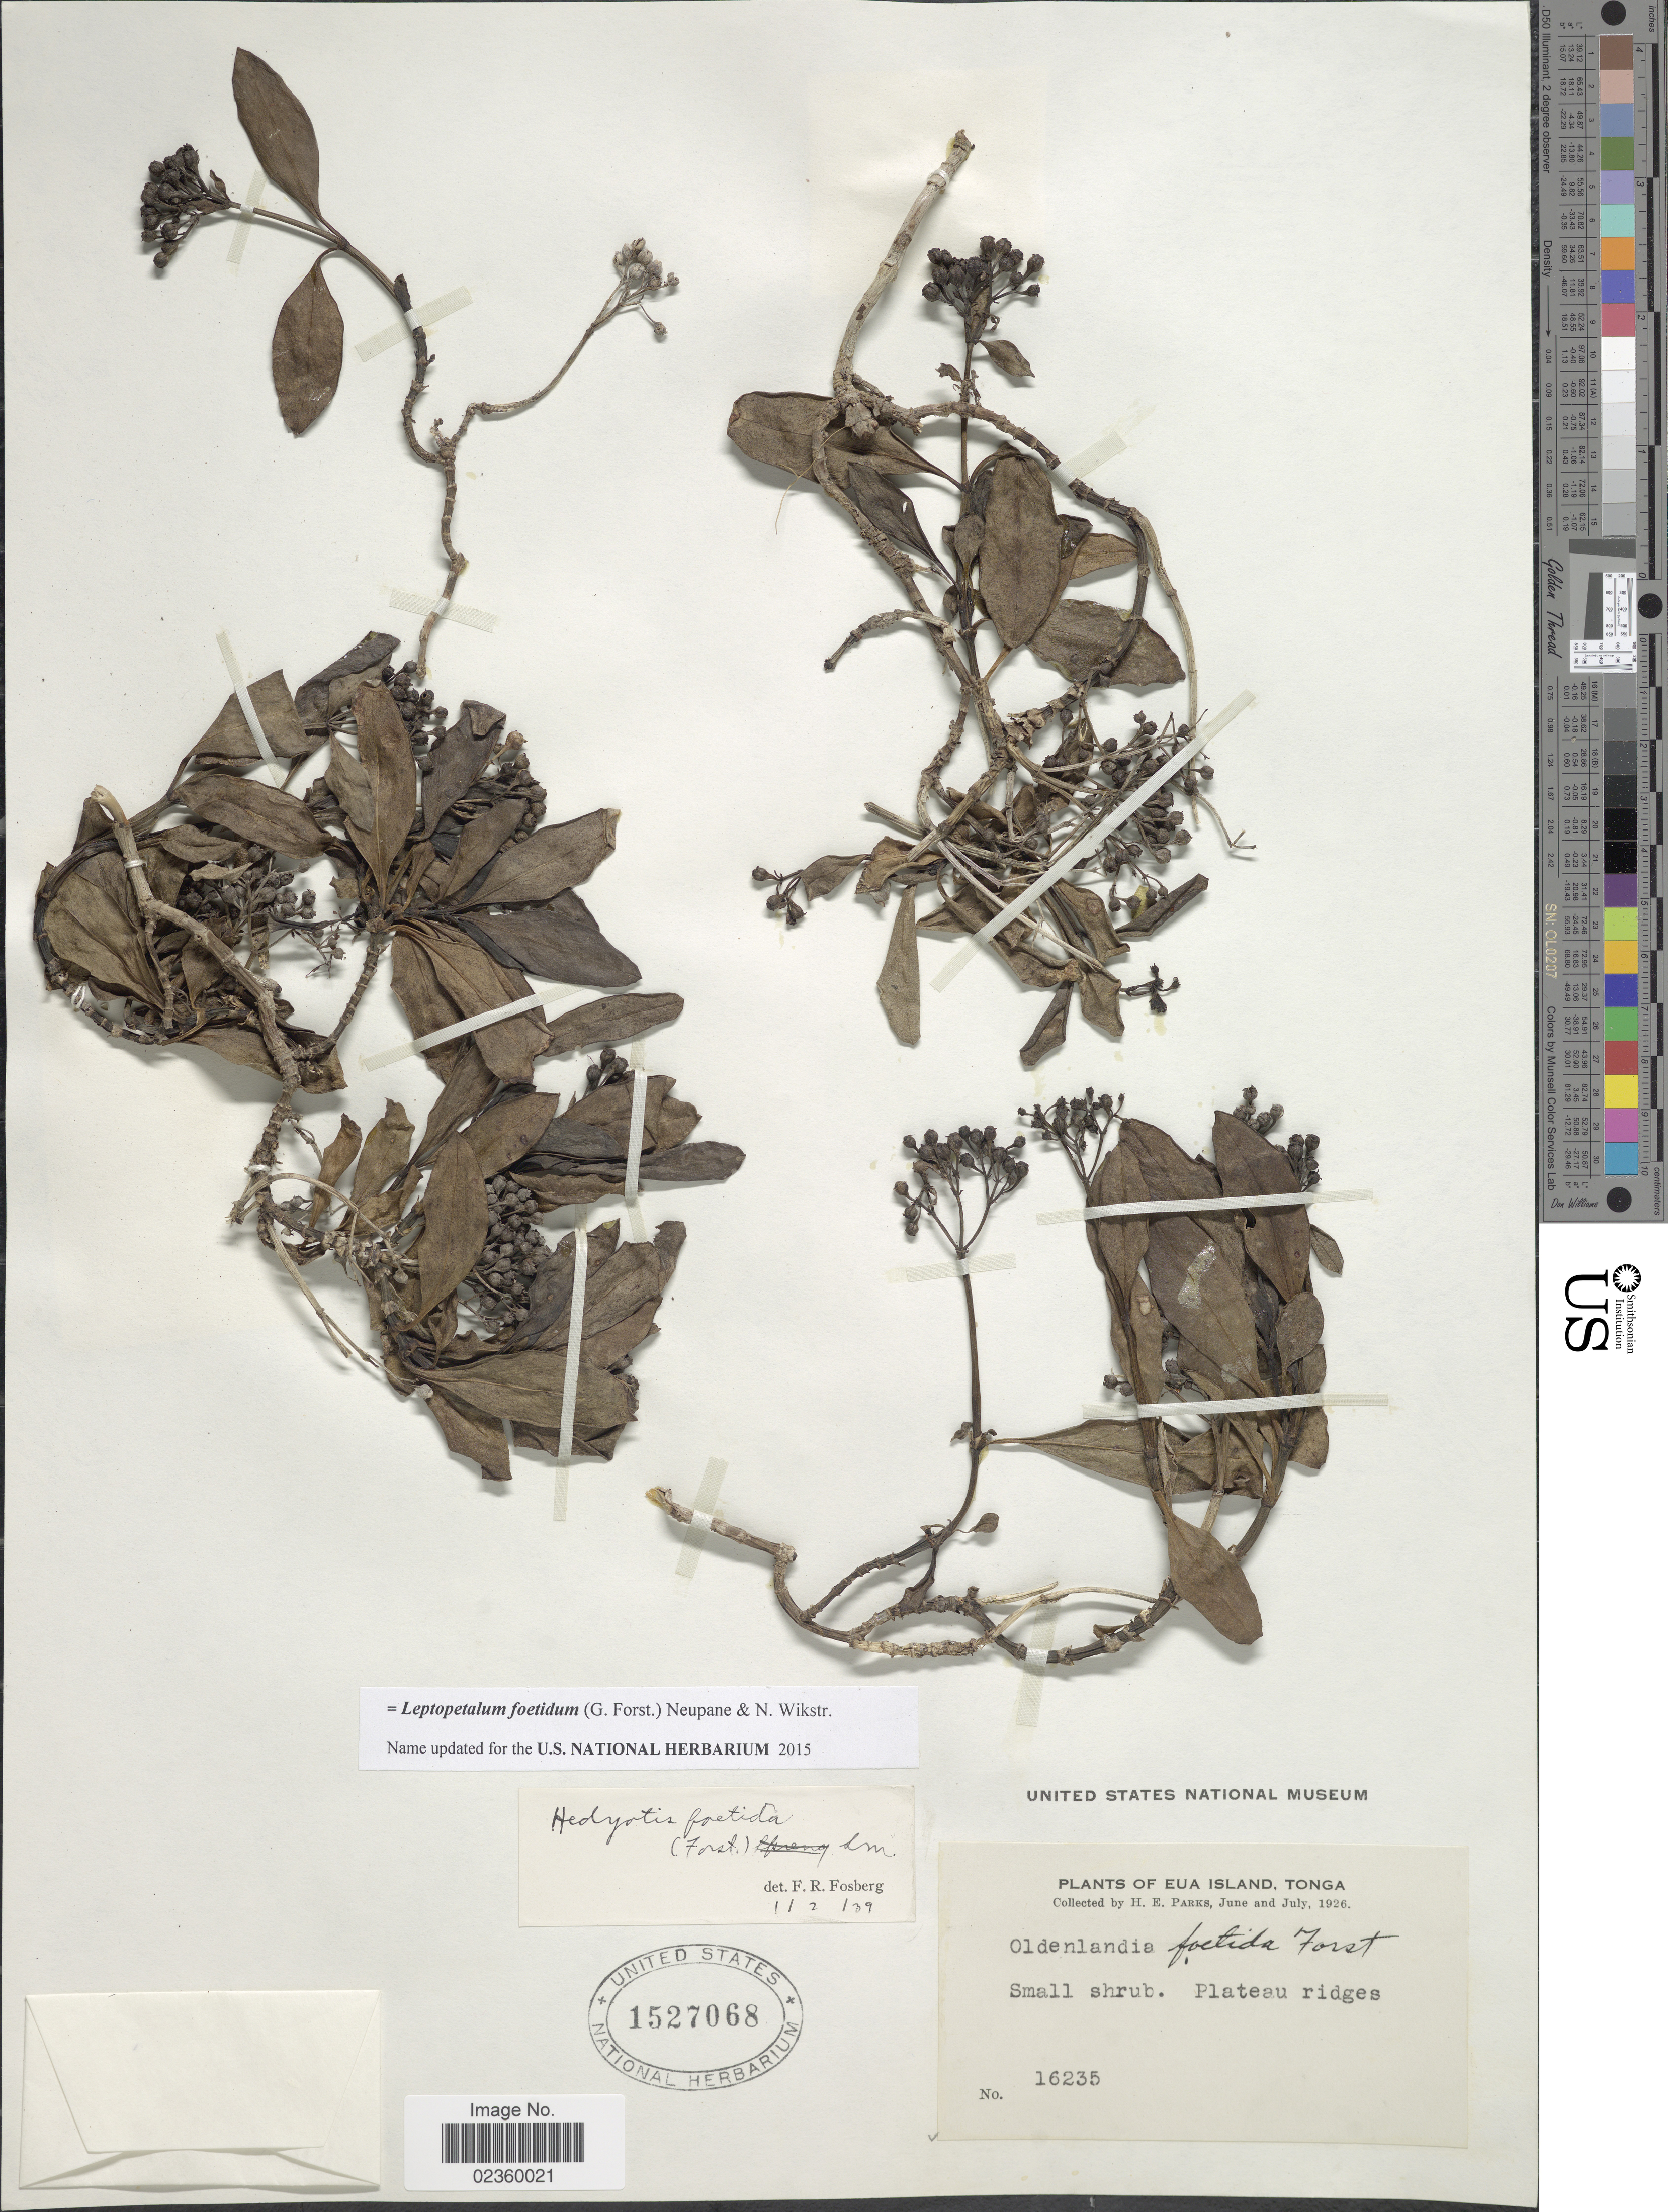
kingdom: Plantae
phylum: Tracheophyta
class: Magnoliopsida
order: Gentianales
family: Rubiaceae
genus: Leptopetalum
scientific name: Leptopetalum foetidum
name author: (G. Forst.) Neupane & N. Wikstr.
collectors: H. E. Parks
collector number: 16235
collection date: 1926-06/1926-07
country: Tonga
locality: Eua Island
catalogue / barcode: US 1527068